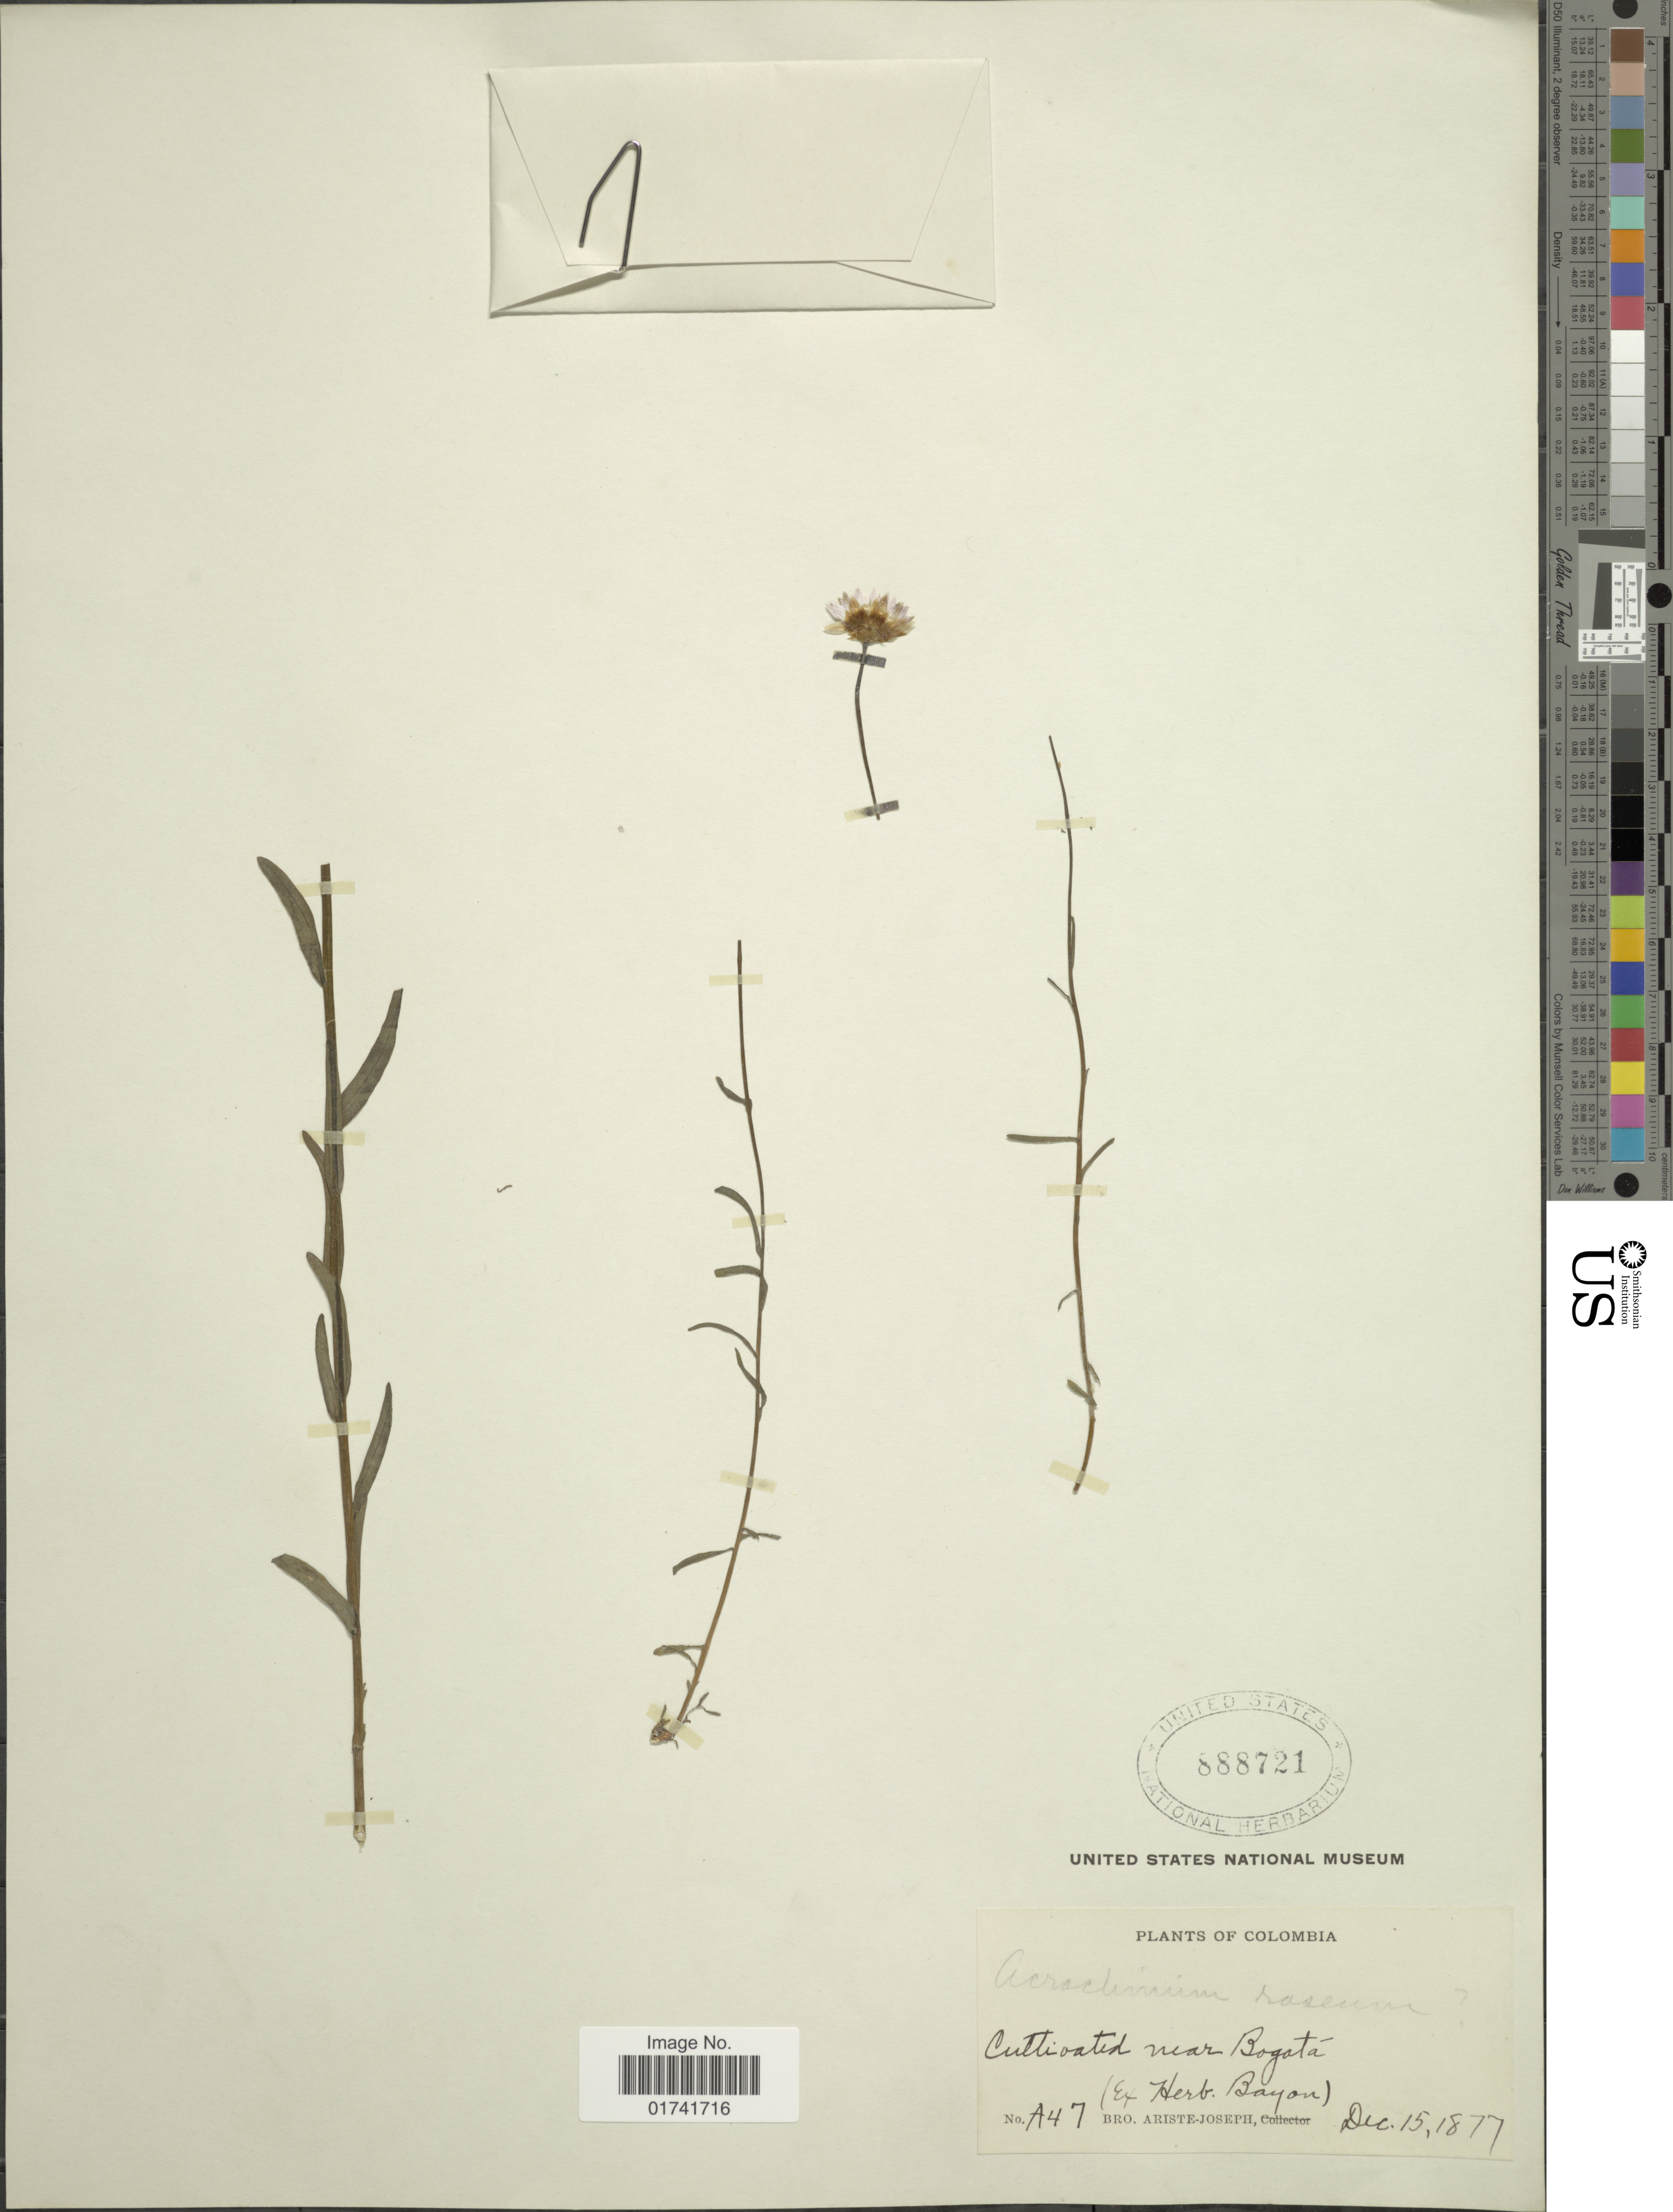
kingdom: Plantae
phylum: Tracheophyta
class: Magnoliopsida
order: Asterales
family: Asteraceae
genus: Helipterum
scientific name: Helipterum roseum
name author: Benth.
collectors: Bro. Ariste-Joseph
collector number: A47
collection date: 1877-12-15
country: Colombia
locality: Cultivated near Bogot's.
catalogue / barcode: US 888721